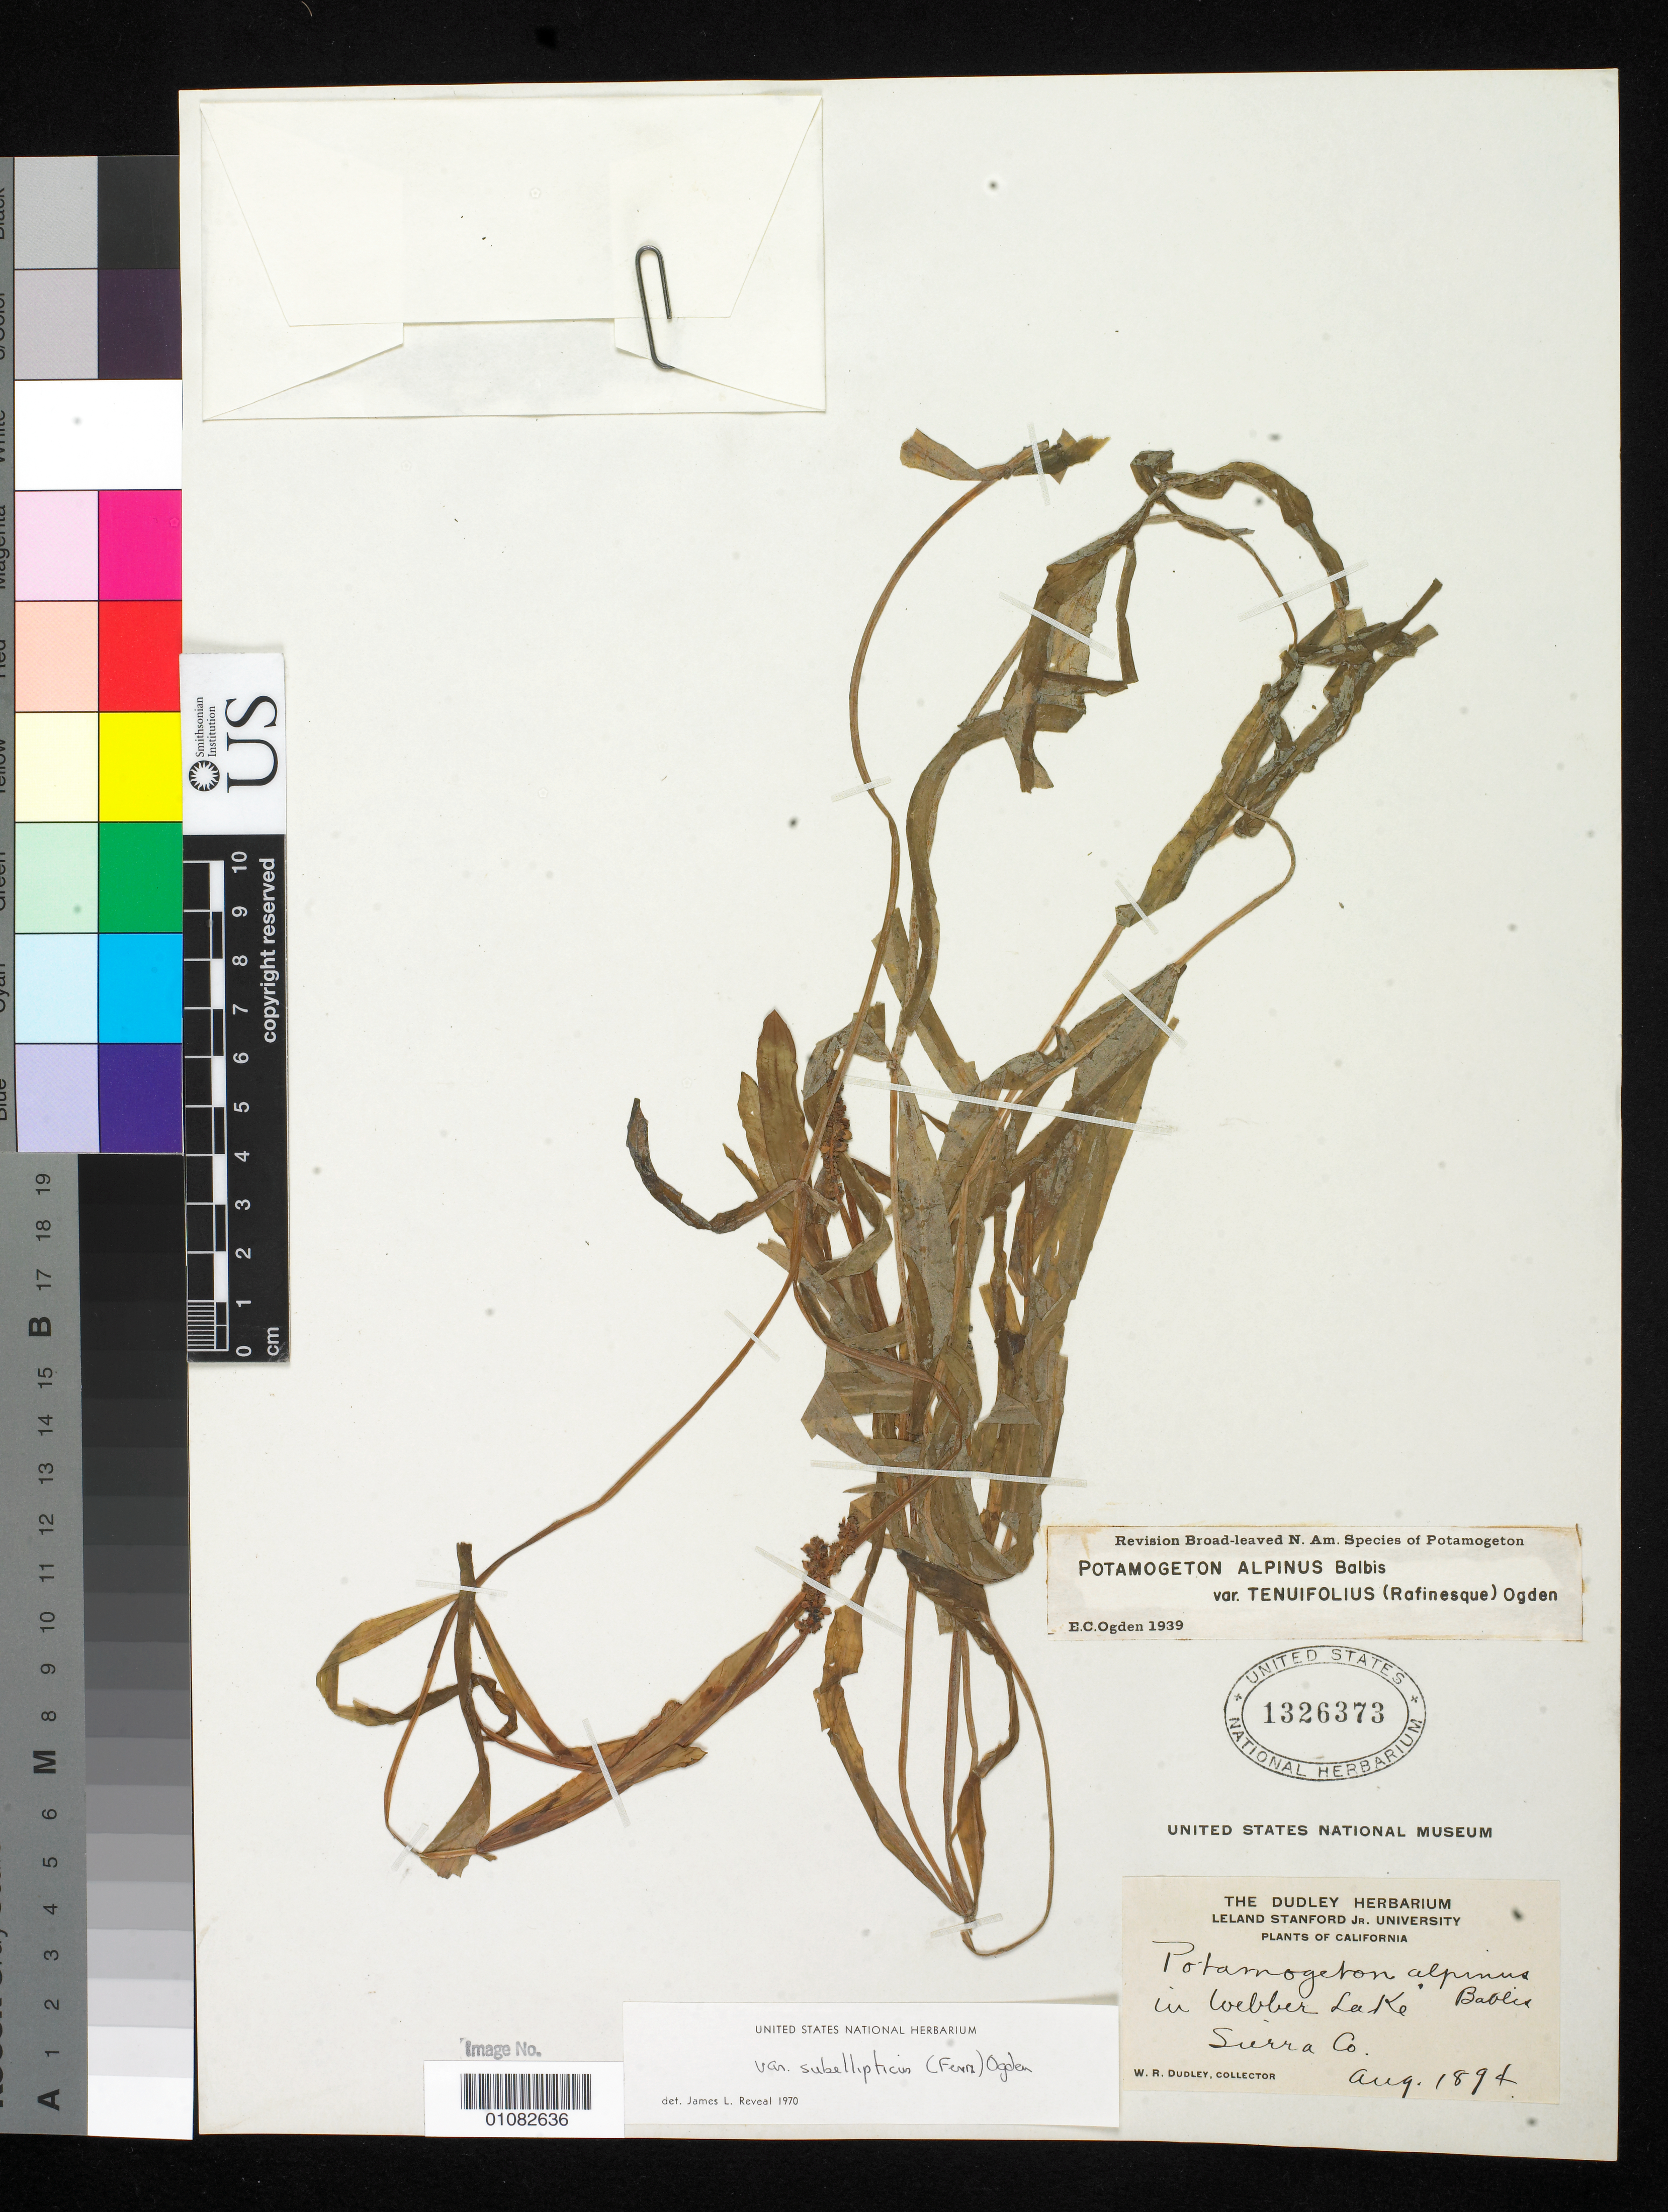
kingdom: Plantae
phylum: Tracheophyta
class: Liliopsida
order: Alismatales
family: Potamogetonaceae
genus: Potamogeton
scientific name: Potamogeton alpinus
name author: Balb.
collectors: W. Dudley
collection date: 1894-08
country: United States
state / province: California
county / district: Sierra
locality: Webber Lake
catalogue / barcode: US 1326373